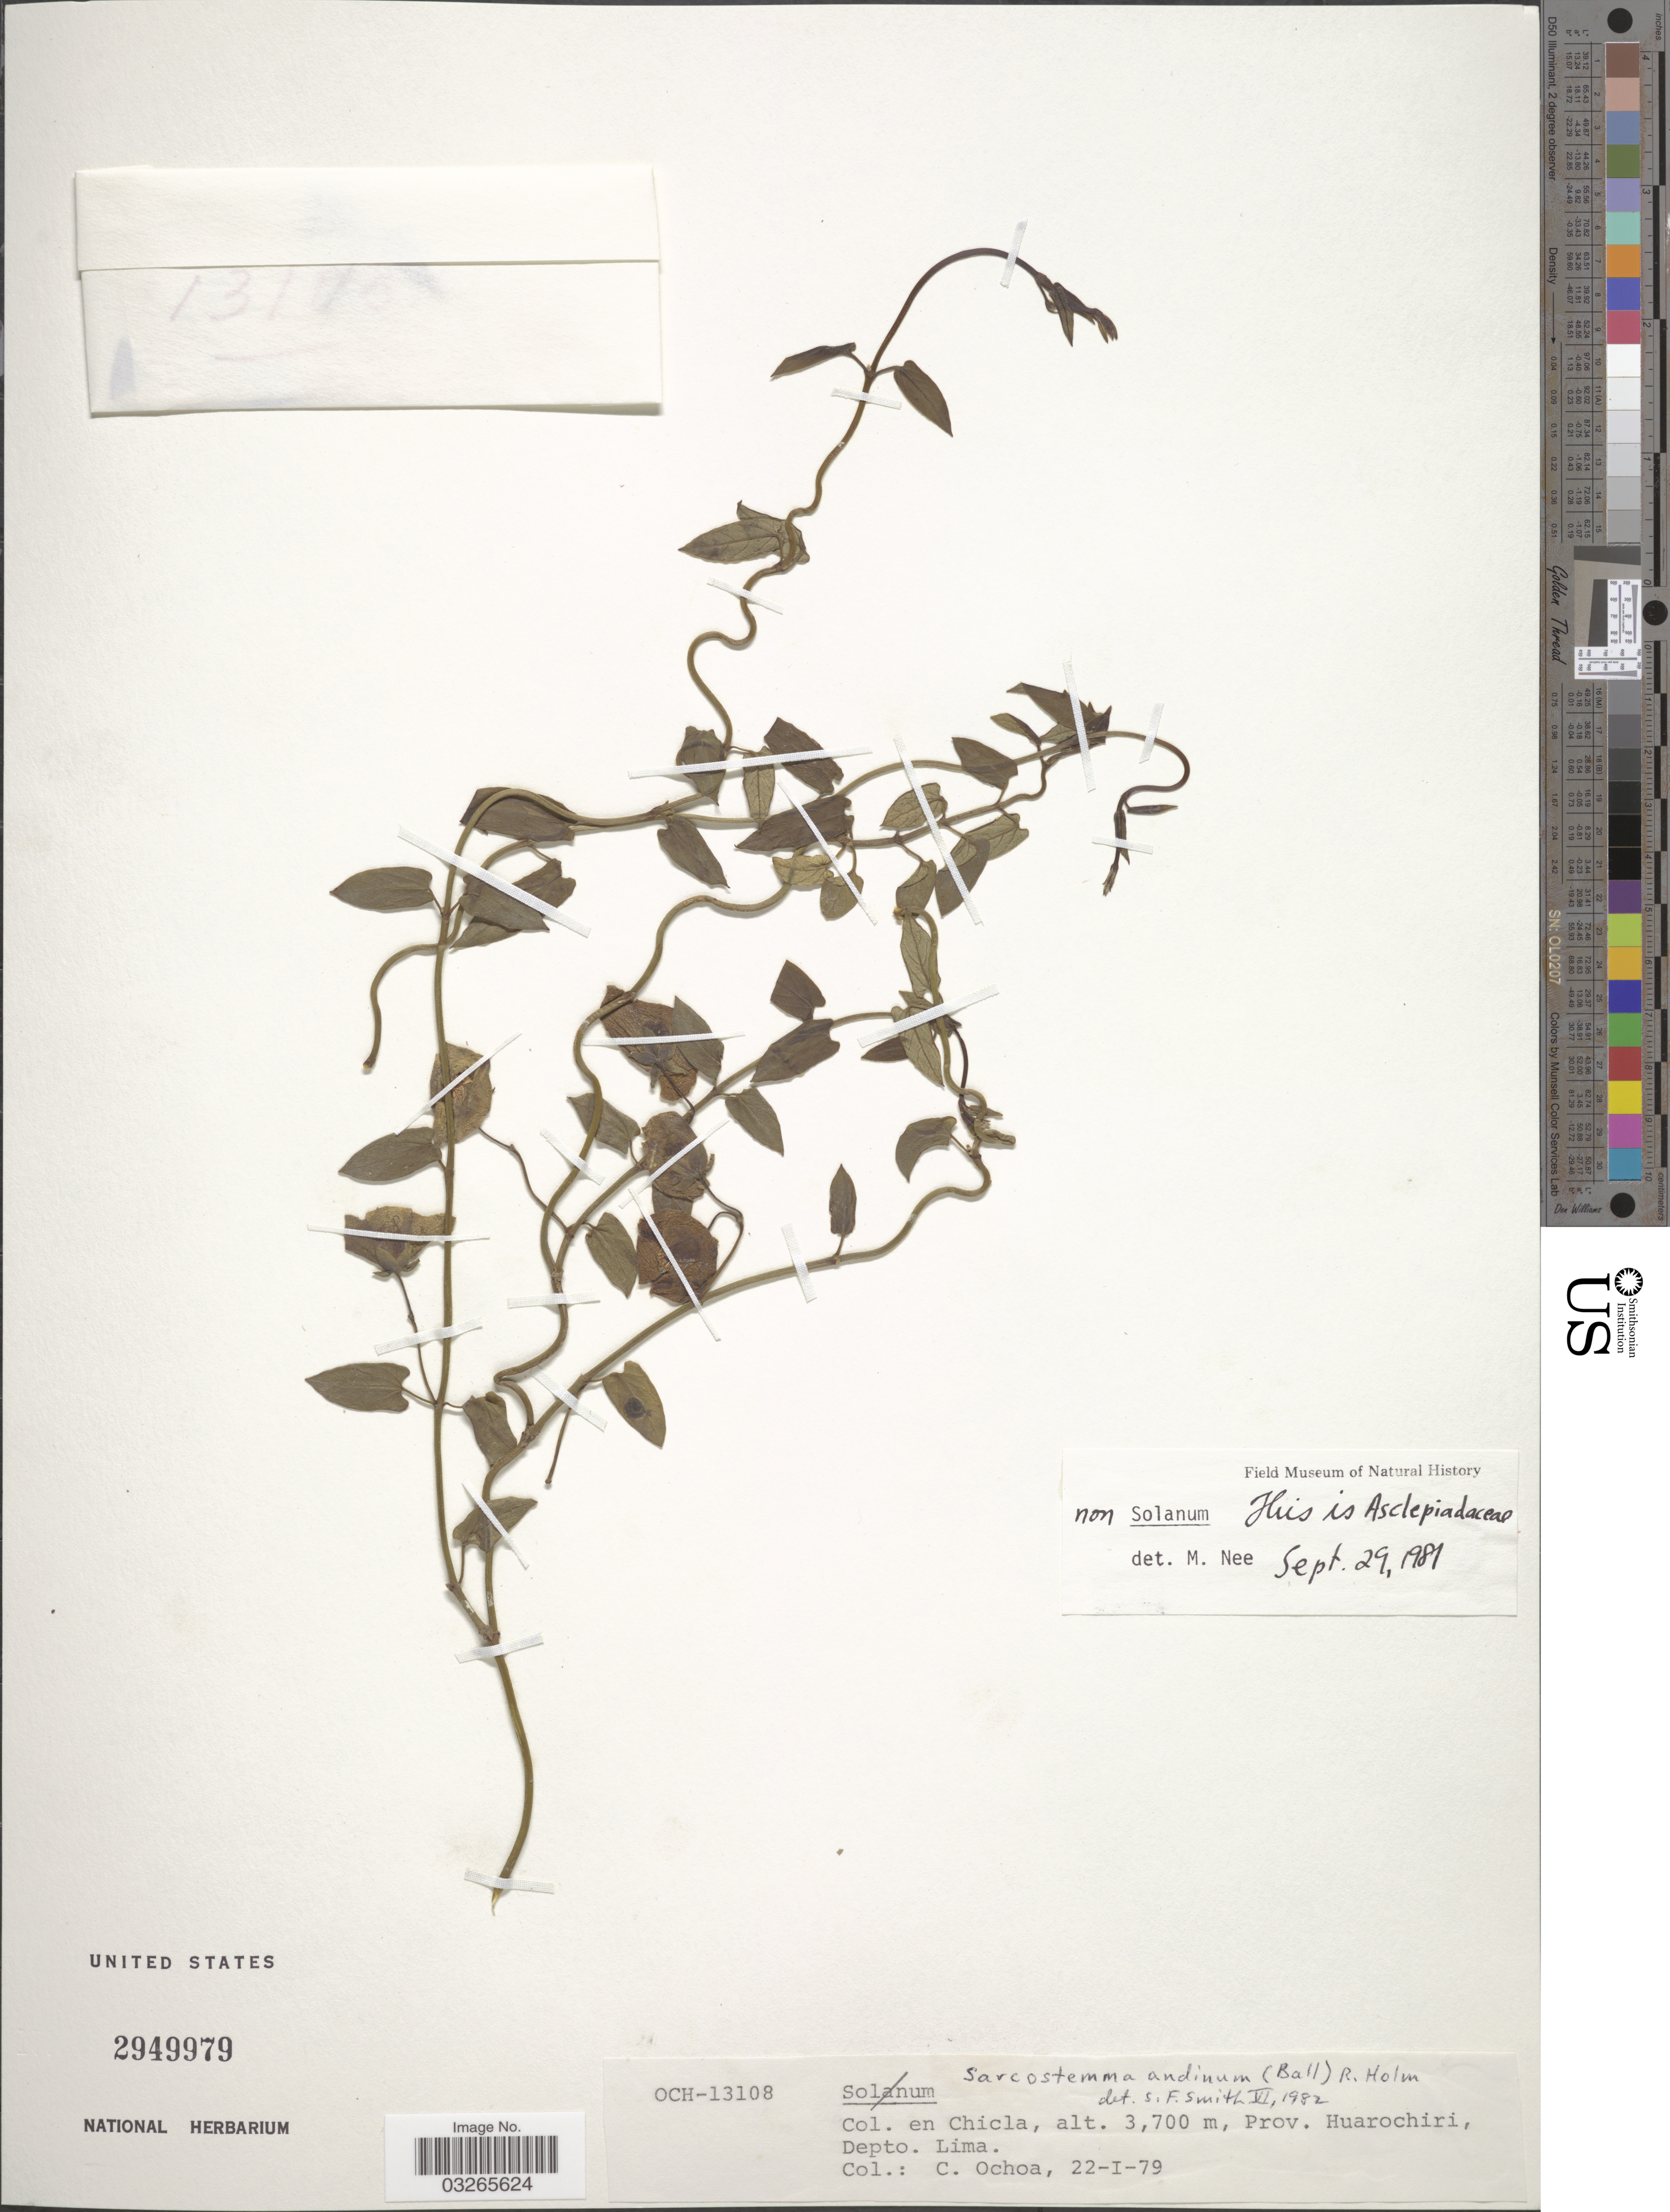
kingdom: Plantae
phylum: Tracheophyta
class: Magnoliopsida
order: Malvales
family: Malvaceae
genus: Waltheria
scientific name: Waltheria viscosissima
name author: A. St.-Hil.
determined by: Jansen-Jacobs, M. J., (U), Nationaal Herbarium Nederland, Utrecht University branch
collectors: P. Acevedo-Rodr., C. Feuillet, T. McDowell & S. Tiwari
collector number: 3465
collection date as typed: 6 March 1990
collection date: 1990-03-06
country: Guyana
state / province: U. Takutu-U. Essequibo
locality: Rupununi area, Karasabai Village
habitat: Dry forest surrounded by savanna. Gallery forest and shrubby savanna. Open field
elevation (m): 100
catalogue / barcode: US 849473